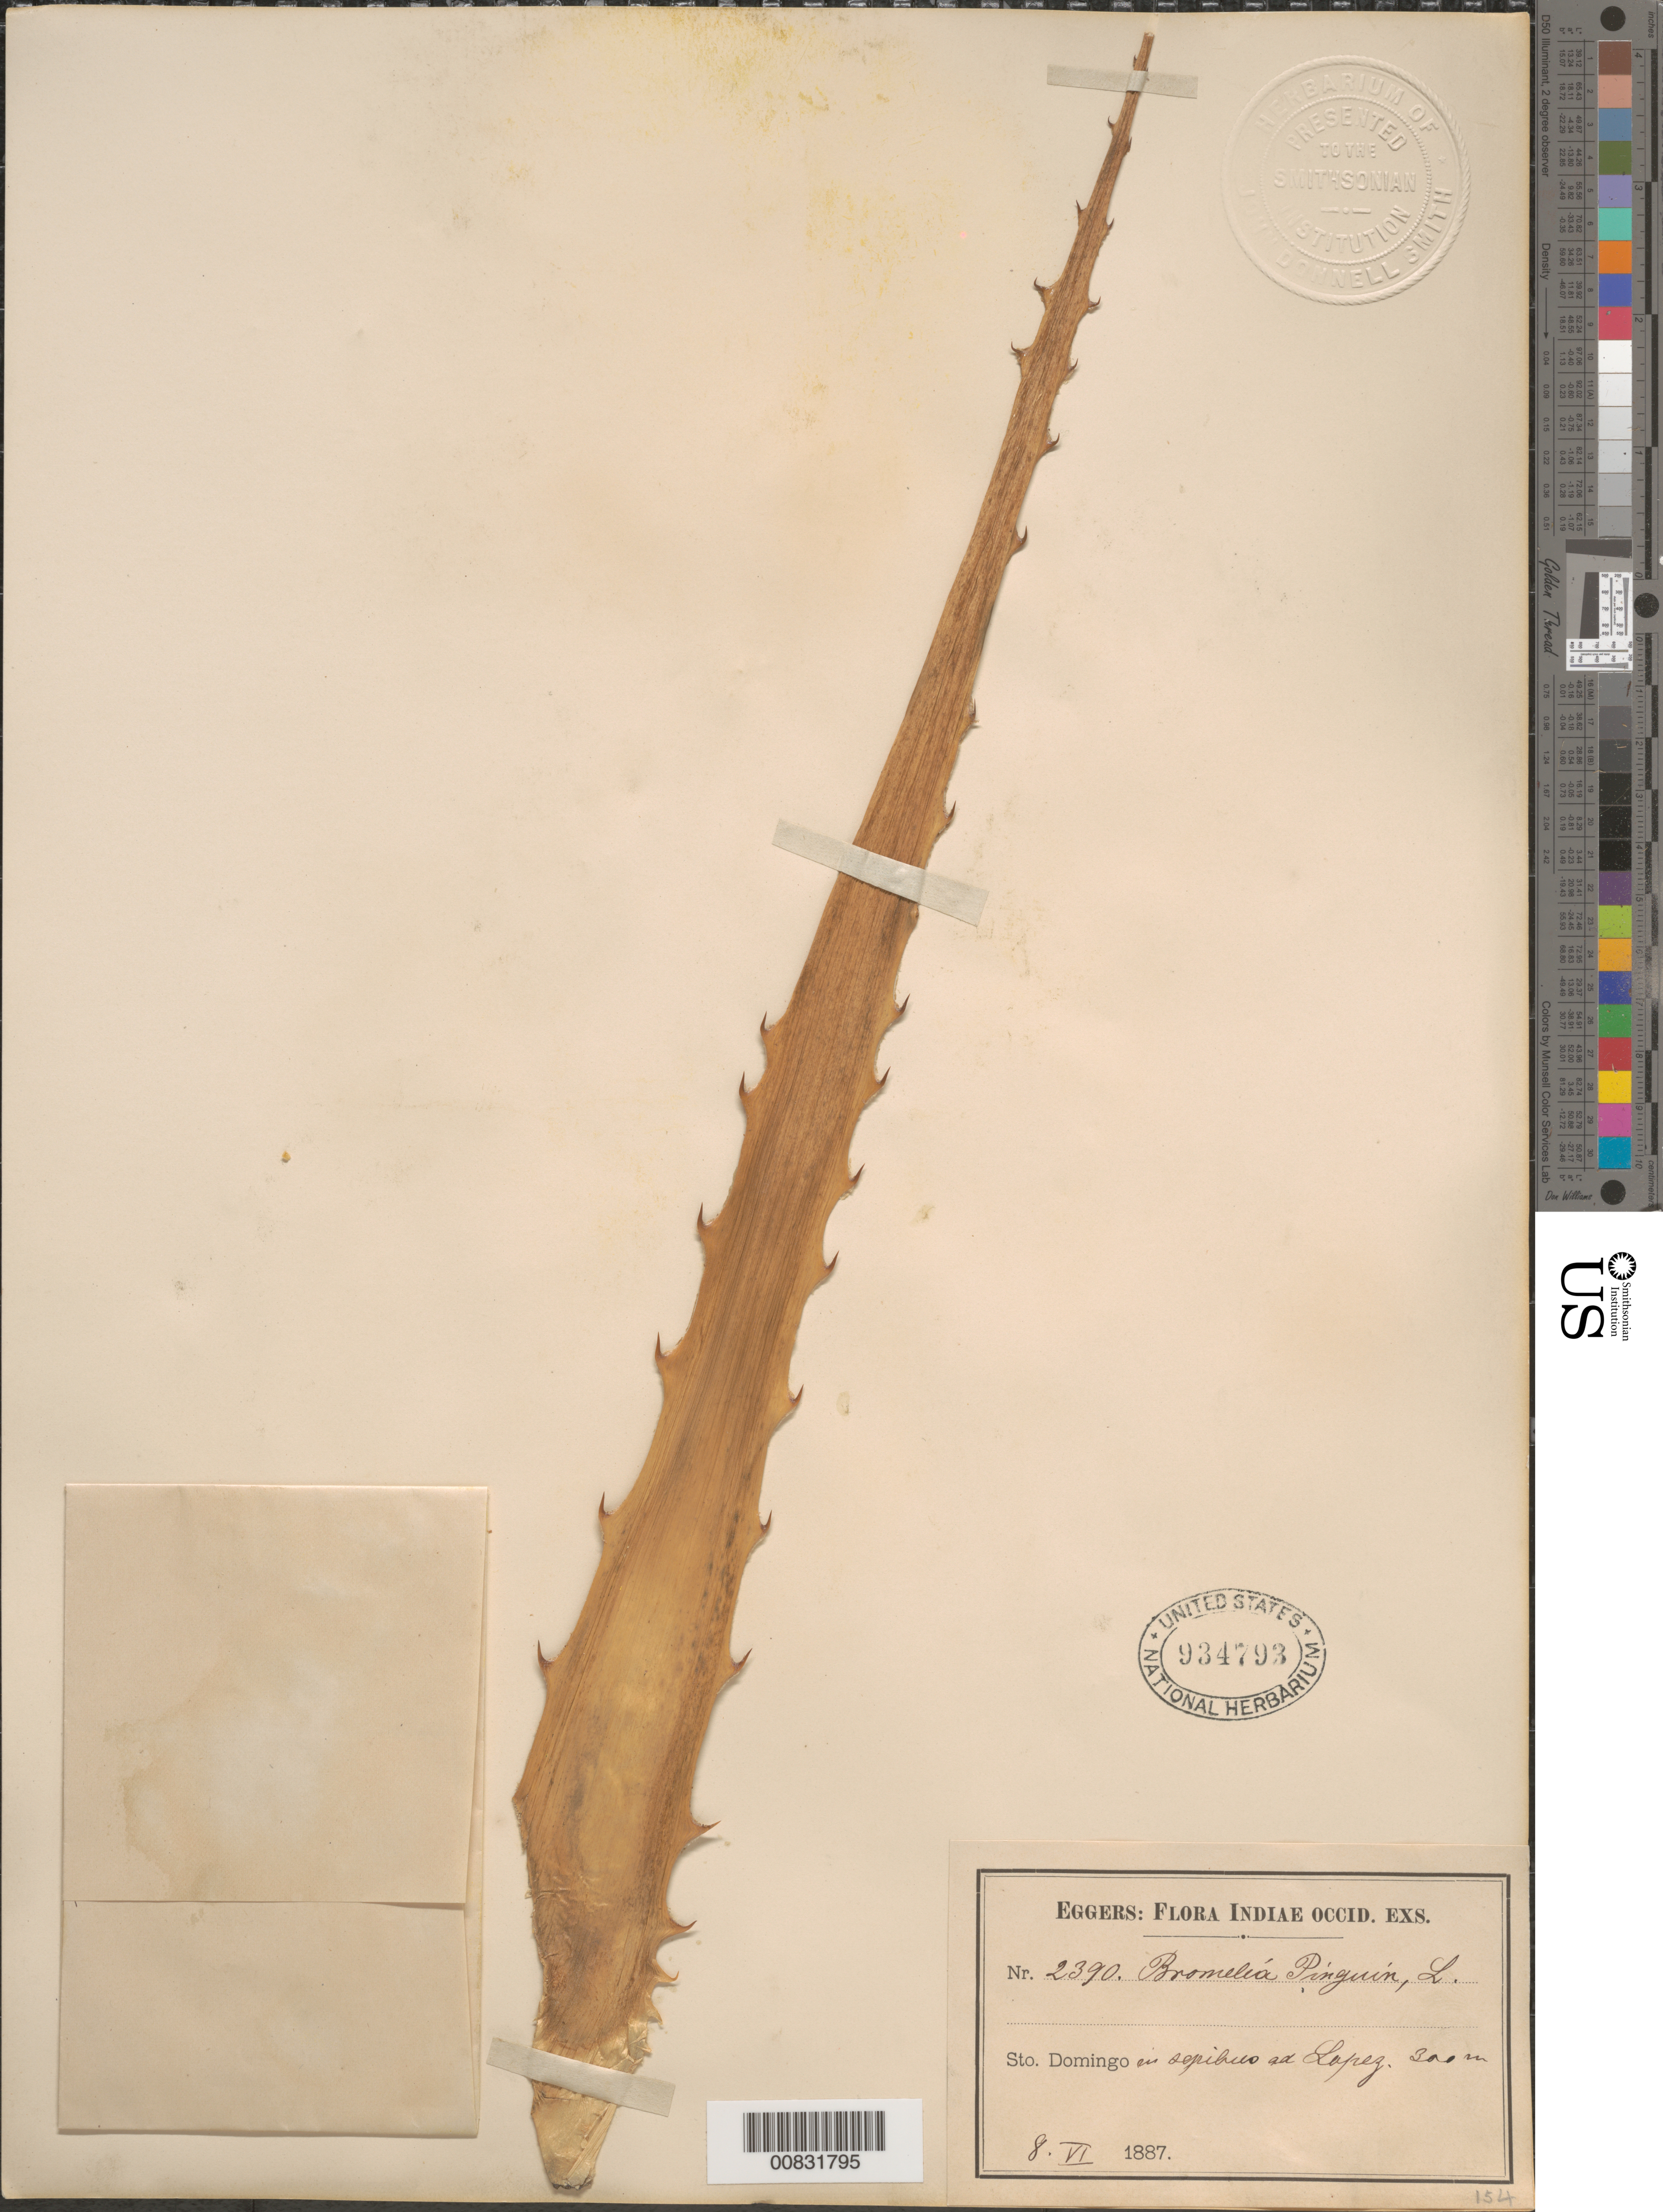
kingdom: Plantae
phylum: Tracheophyta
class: Liliopsida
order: Poales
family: Bromeliaceae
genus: Bromelia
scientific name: Bromelia pinguin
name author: L.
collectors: H. F. A. von Eggers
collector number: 2390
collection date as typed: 08 Jun 1887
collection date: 1887-06-08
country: Dominican Republic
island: Hispaniola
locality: Sto. Domingo in "Sepibus" at Lopez.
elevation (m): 300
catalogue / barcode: US 934793